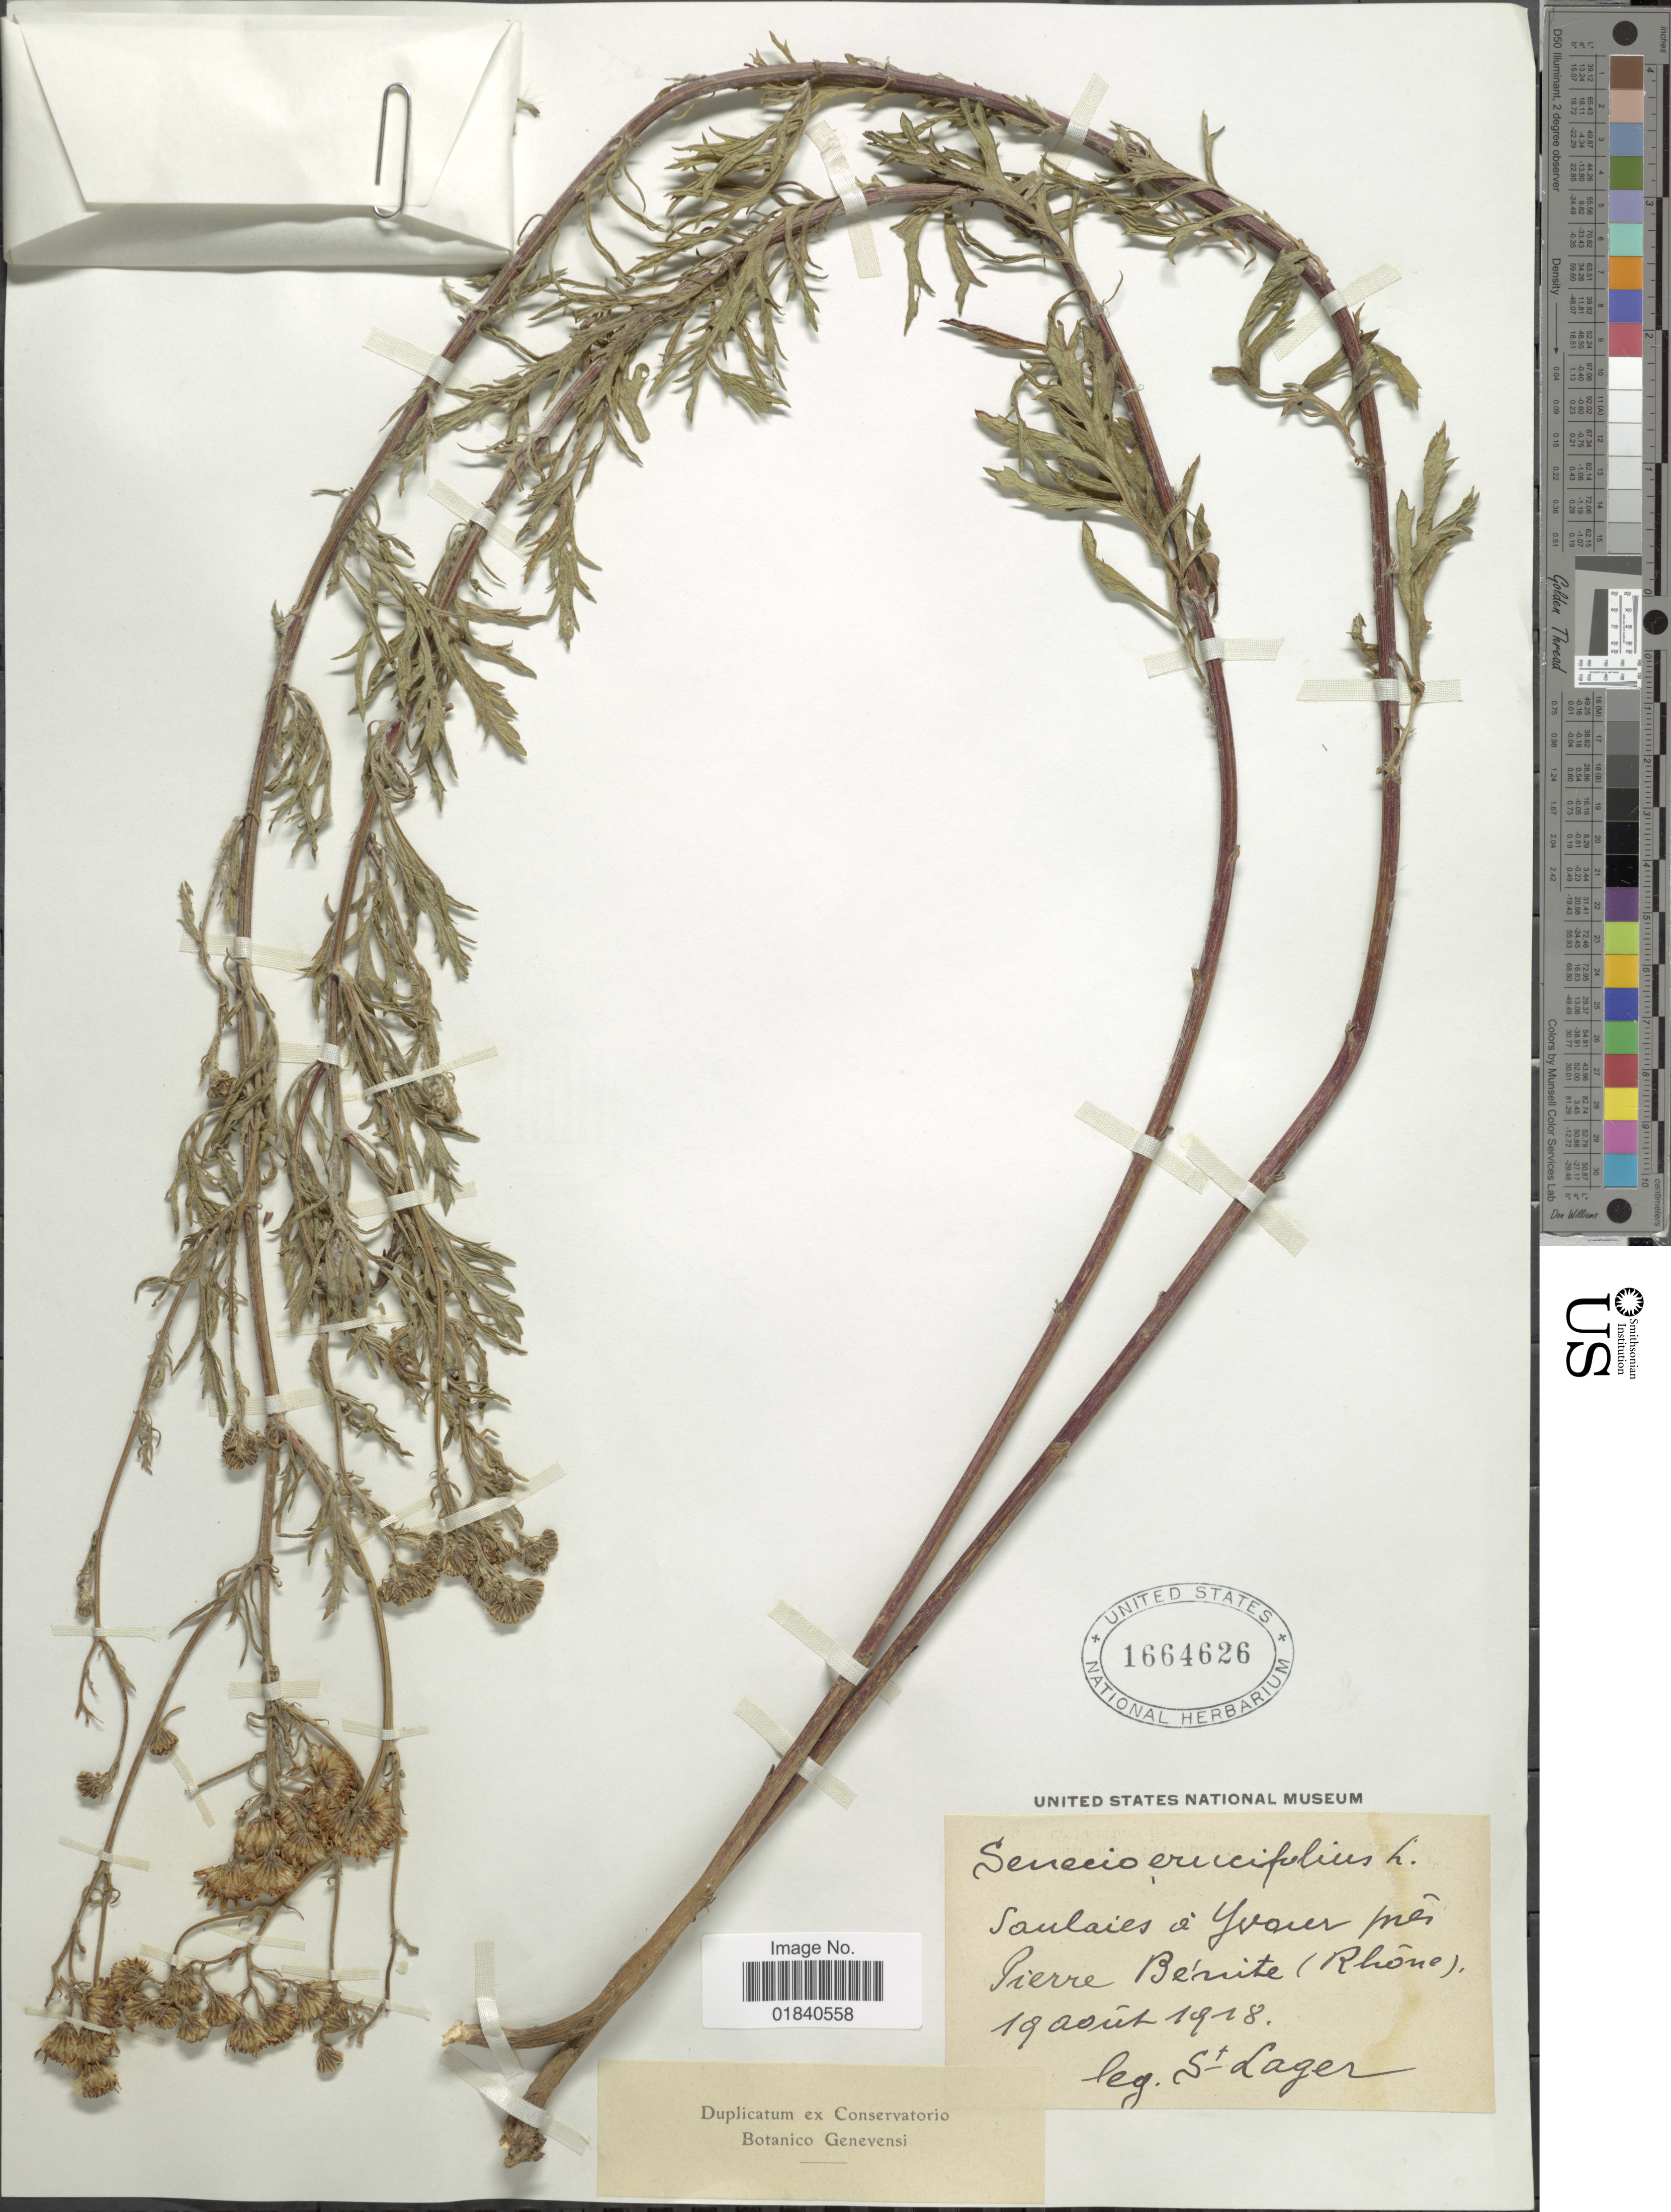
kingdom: Plantae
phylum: Tracheophyta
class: Magnoliopsida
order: Asterales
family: Asteraceae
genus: Jacobaea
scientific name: Jacobaea erucifolia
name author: (L.) G. Gaertn. et al.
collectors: -. St. Lager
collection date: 1918-08-19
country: France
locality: Saulaies a Yvour pres Pierre Beruite (Rhone) [interpreted]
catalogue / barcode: US 1664626